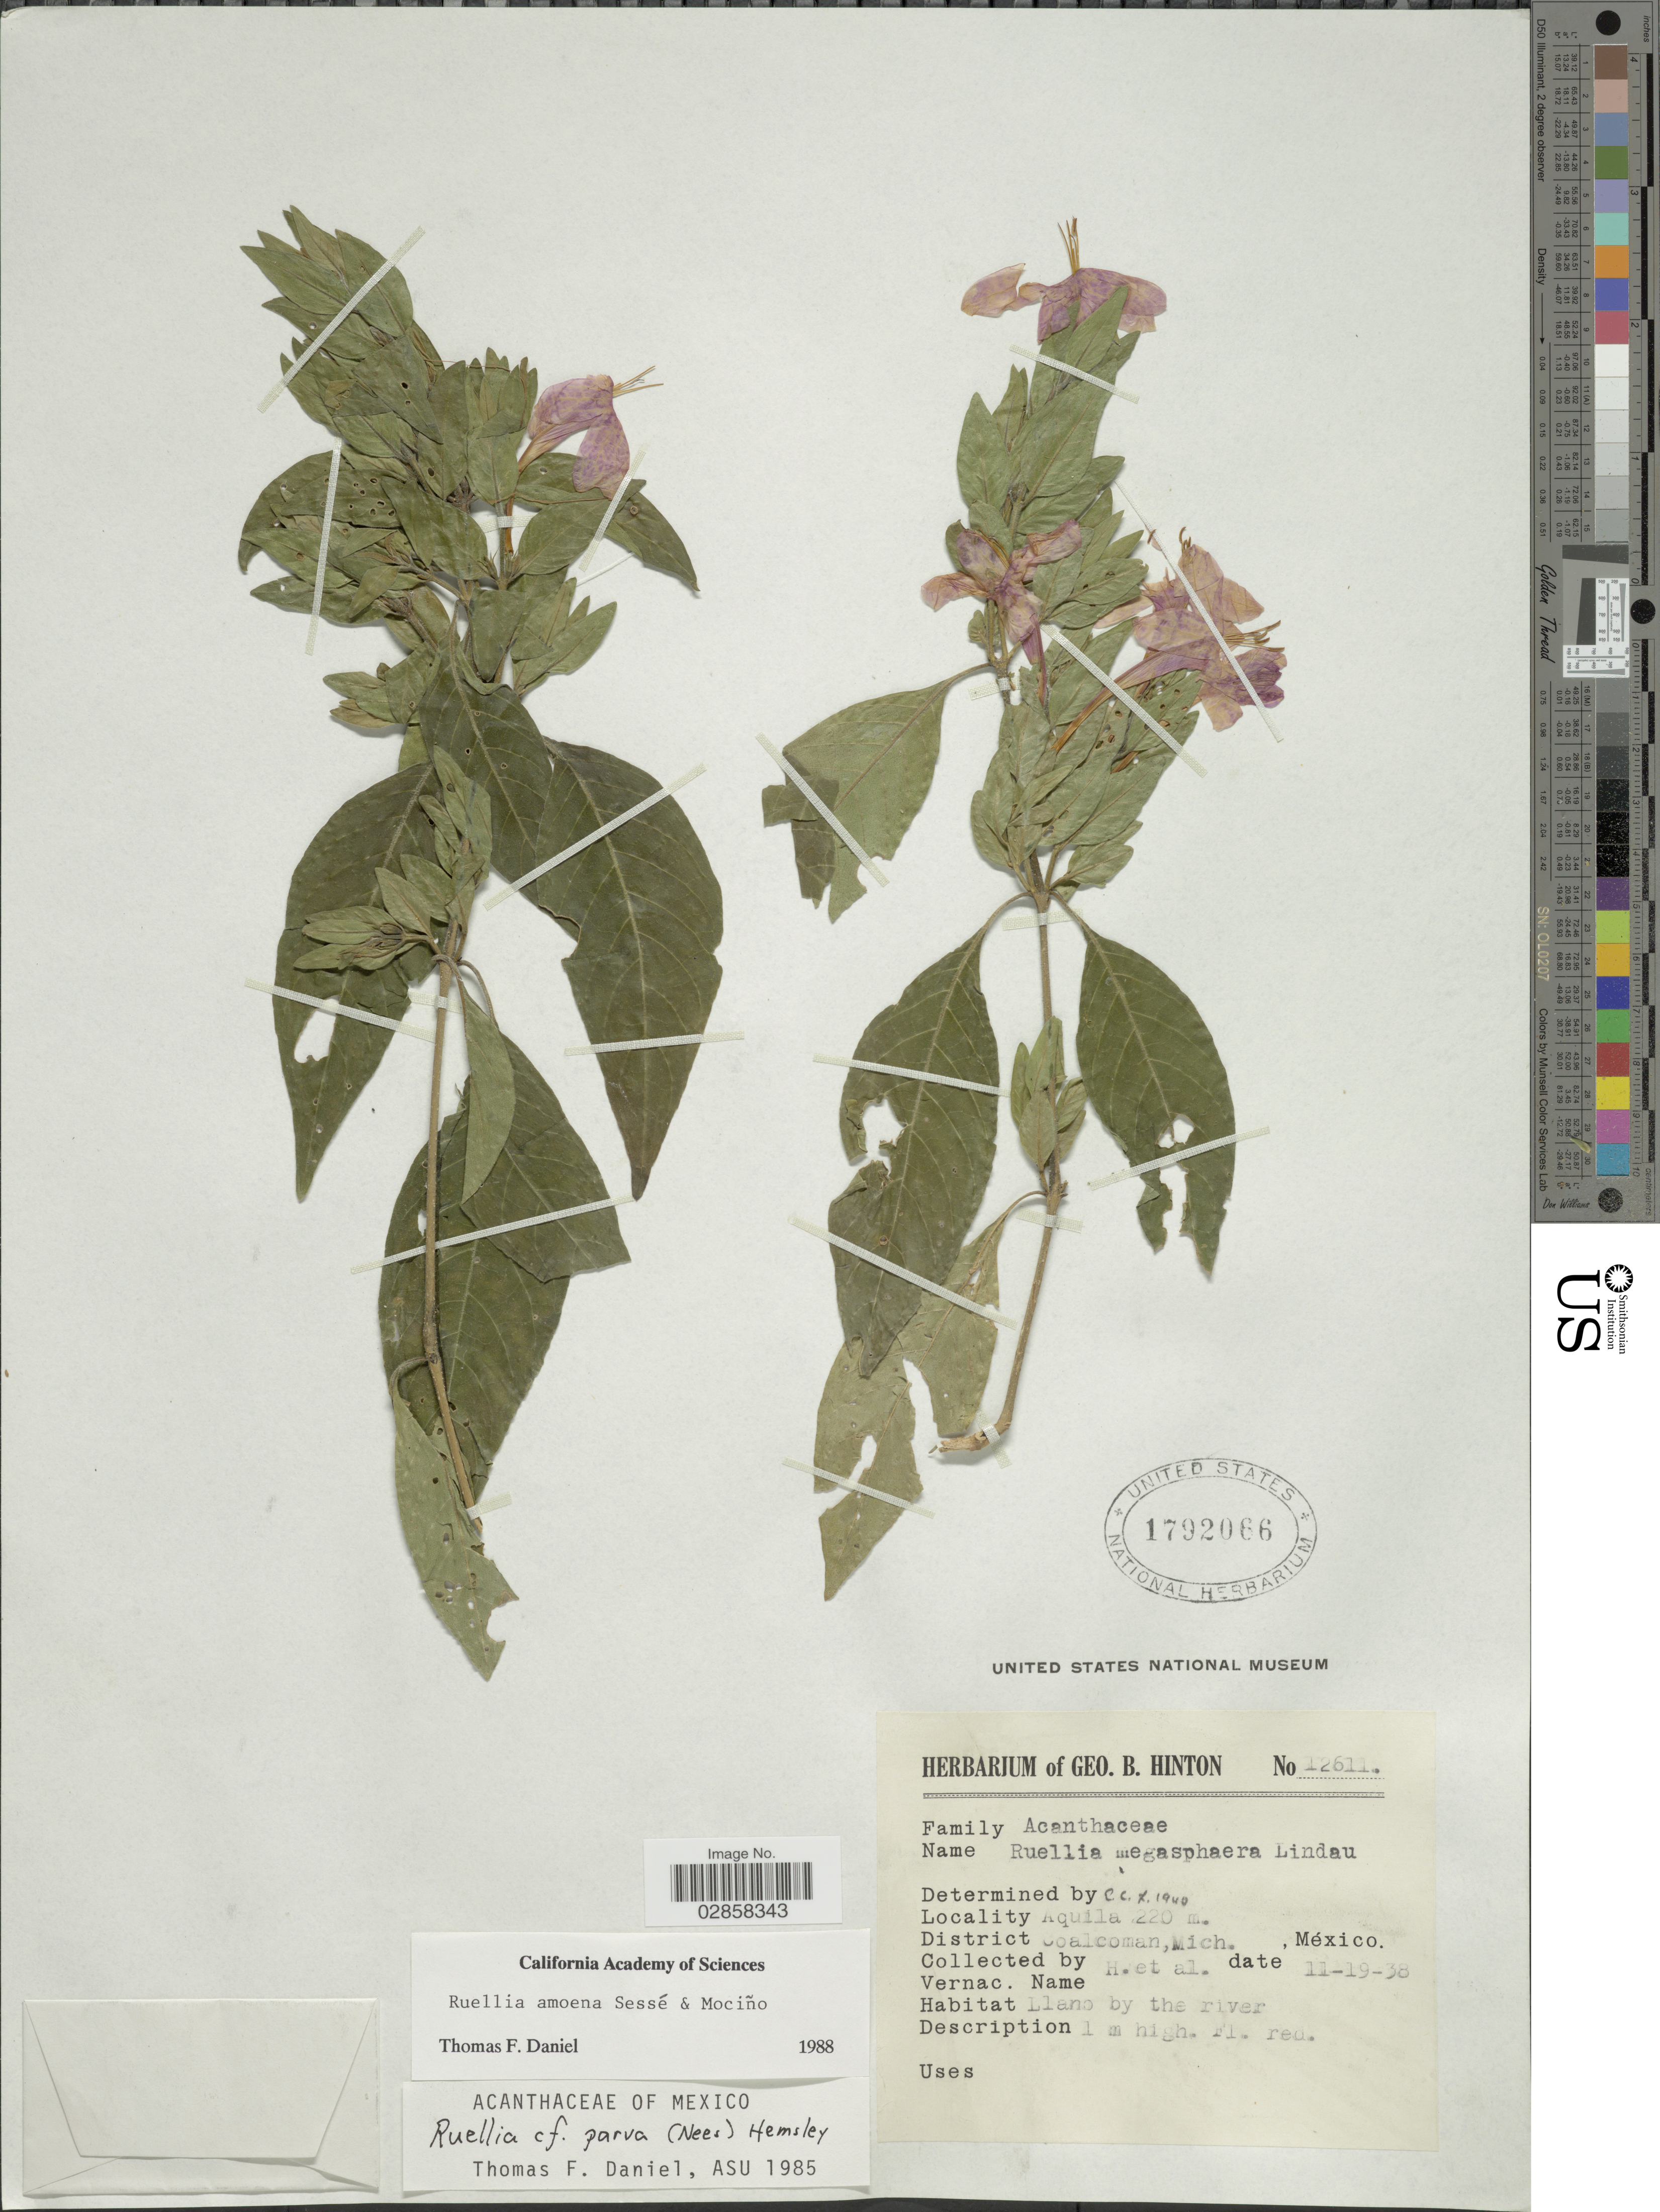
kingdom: Plantae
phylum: Tracheophyta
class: Magnoliopsida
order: Lamiales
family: Acanthaceae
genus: Ruellia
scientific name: Ruellia amoena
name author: Sessé & Moc.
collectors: G. B. Hinton & et al.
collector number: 12611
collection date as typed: Transcribed d/m/y: 19/11/38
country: Mexico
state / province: Michoacán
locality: Aquila. District Coalcoman.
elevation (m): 220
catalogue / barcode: US 1792066